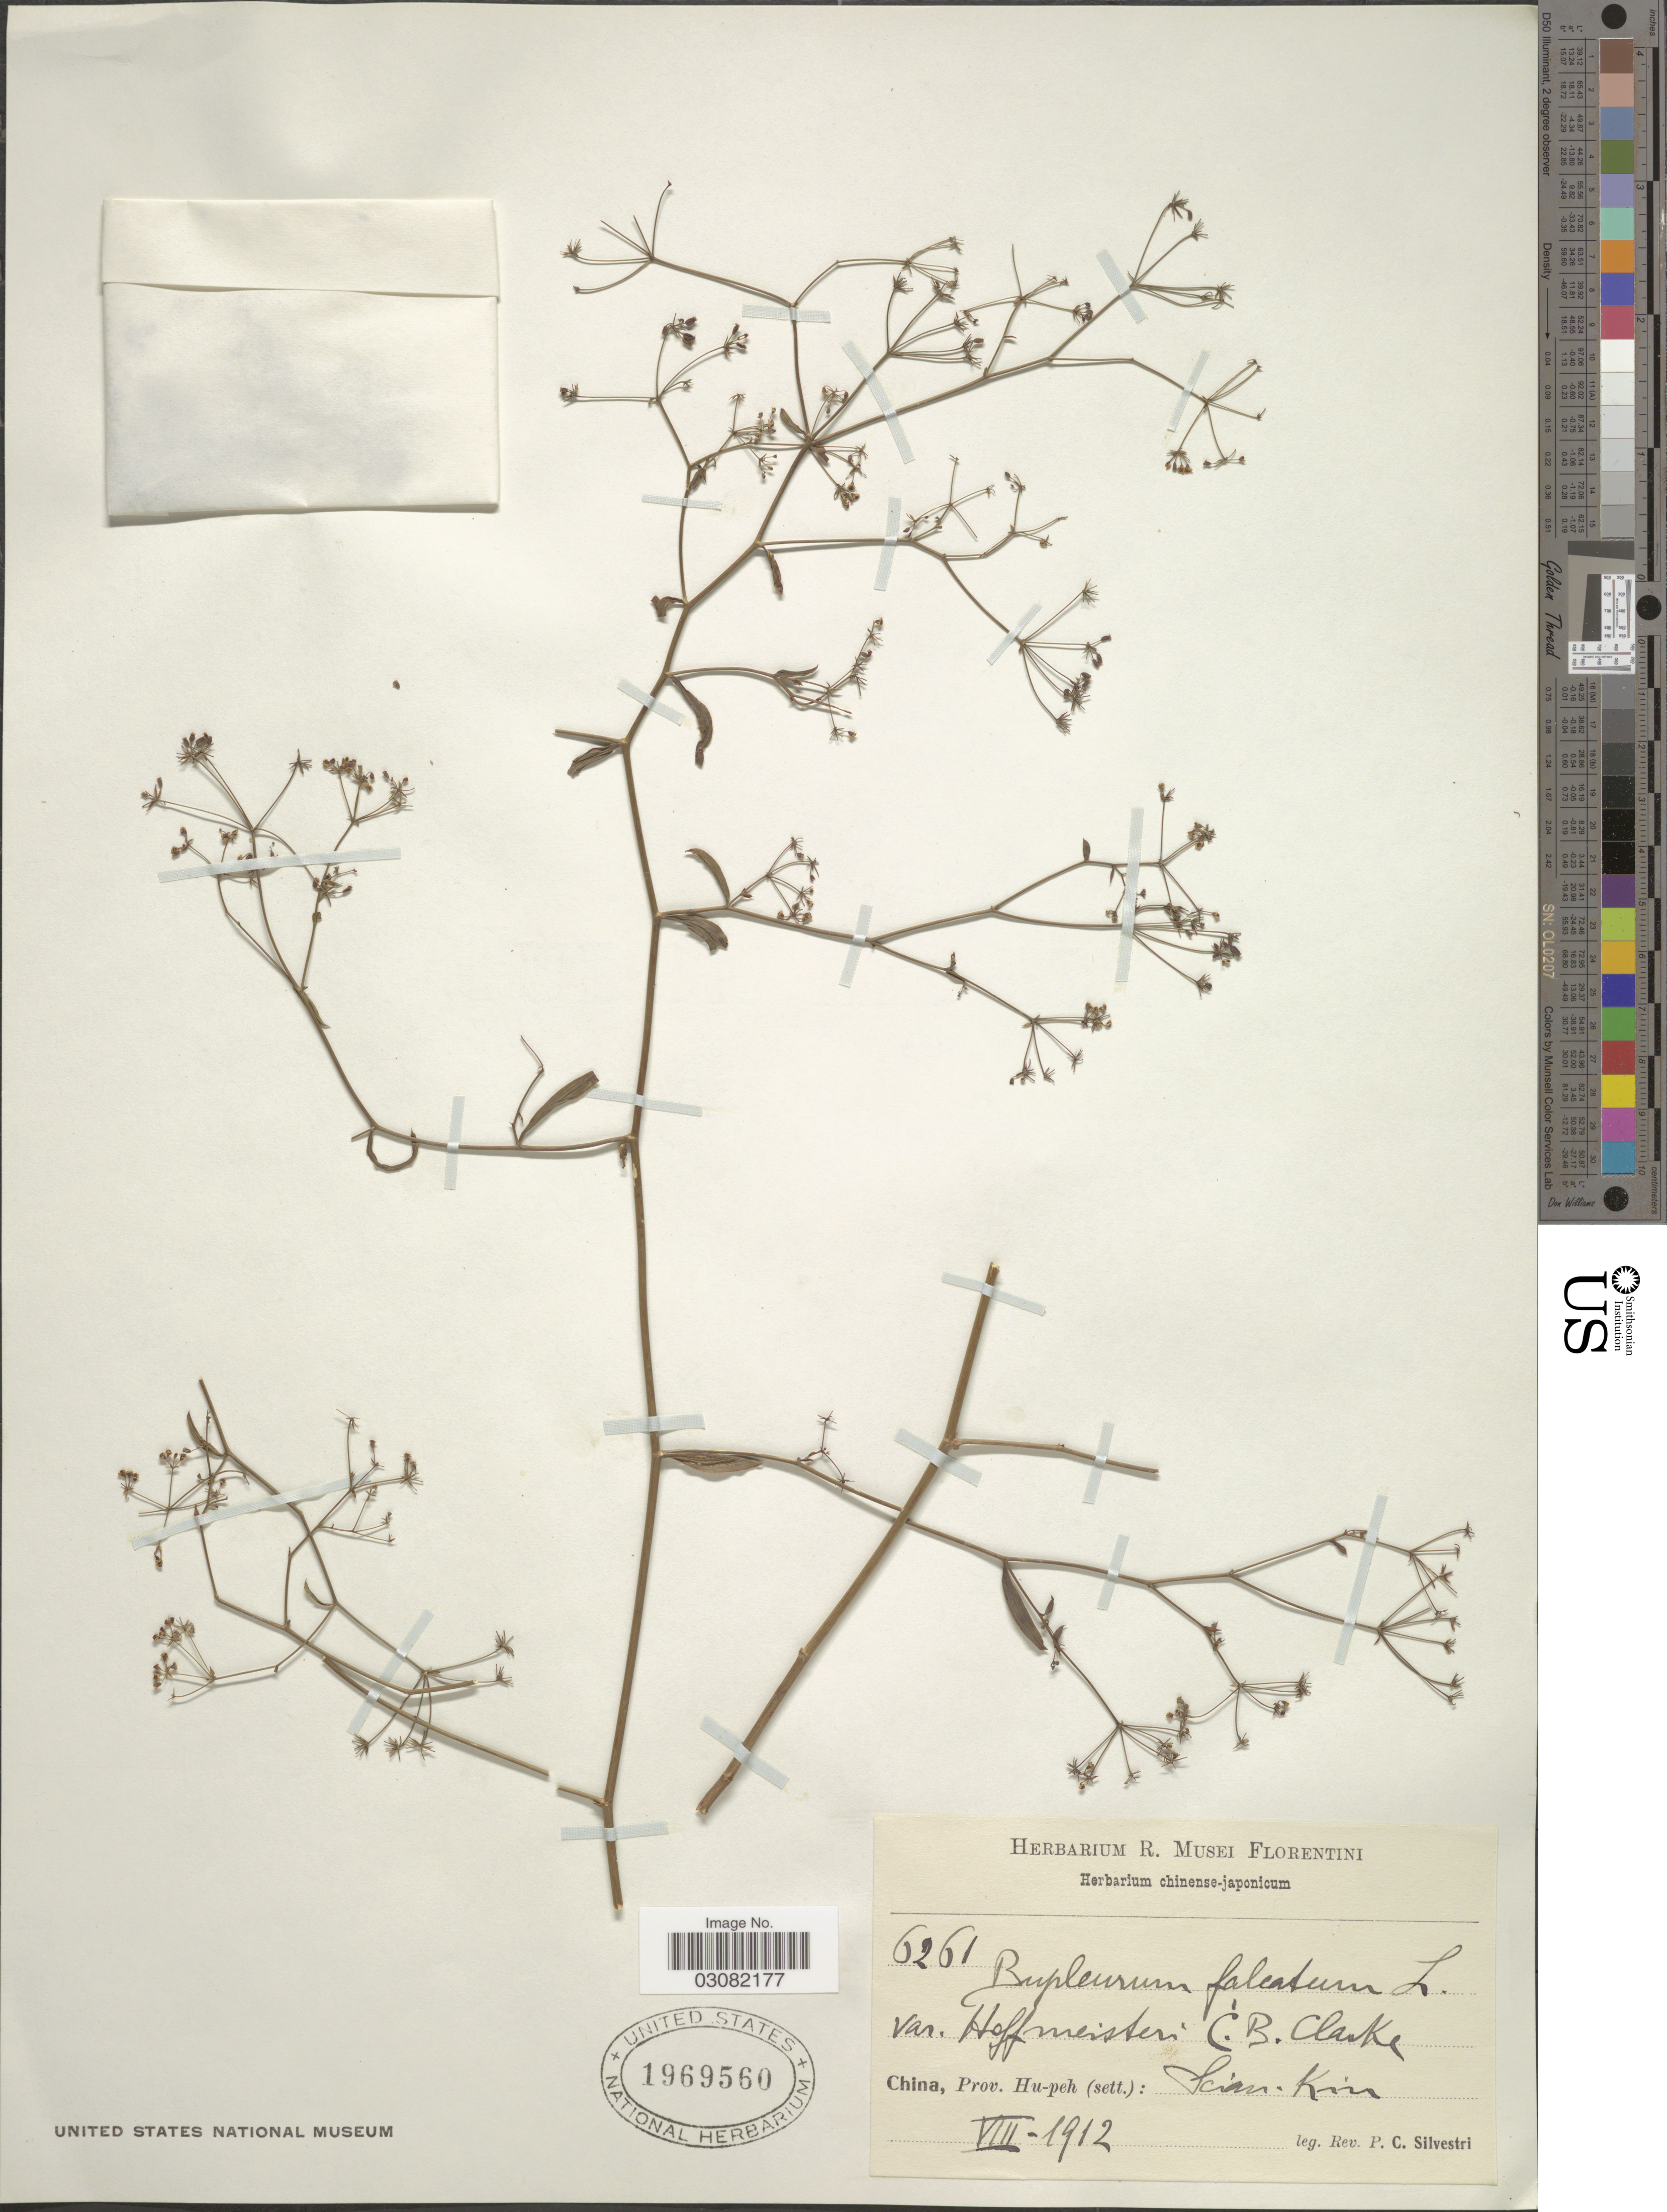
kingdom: Plantae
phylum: Tracheophyta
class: Magnoliopsida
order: Apiales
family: Apiaceae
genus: Bupleurum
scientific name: Bupleurum falcatum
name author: L.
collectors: P. Silvestri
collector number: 6261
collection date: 1912-08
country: China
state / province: Hubei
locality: Prov. Hu-peh (sett.): Scian-Kin.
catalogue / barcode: US 1969560